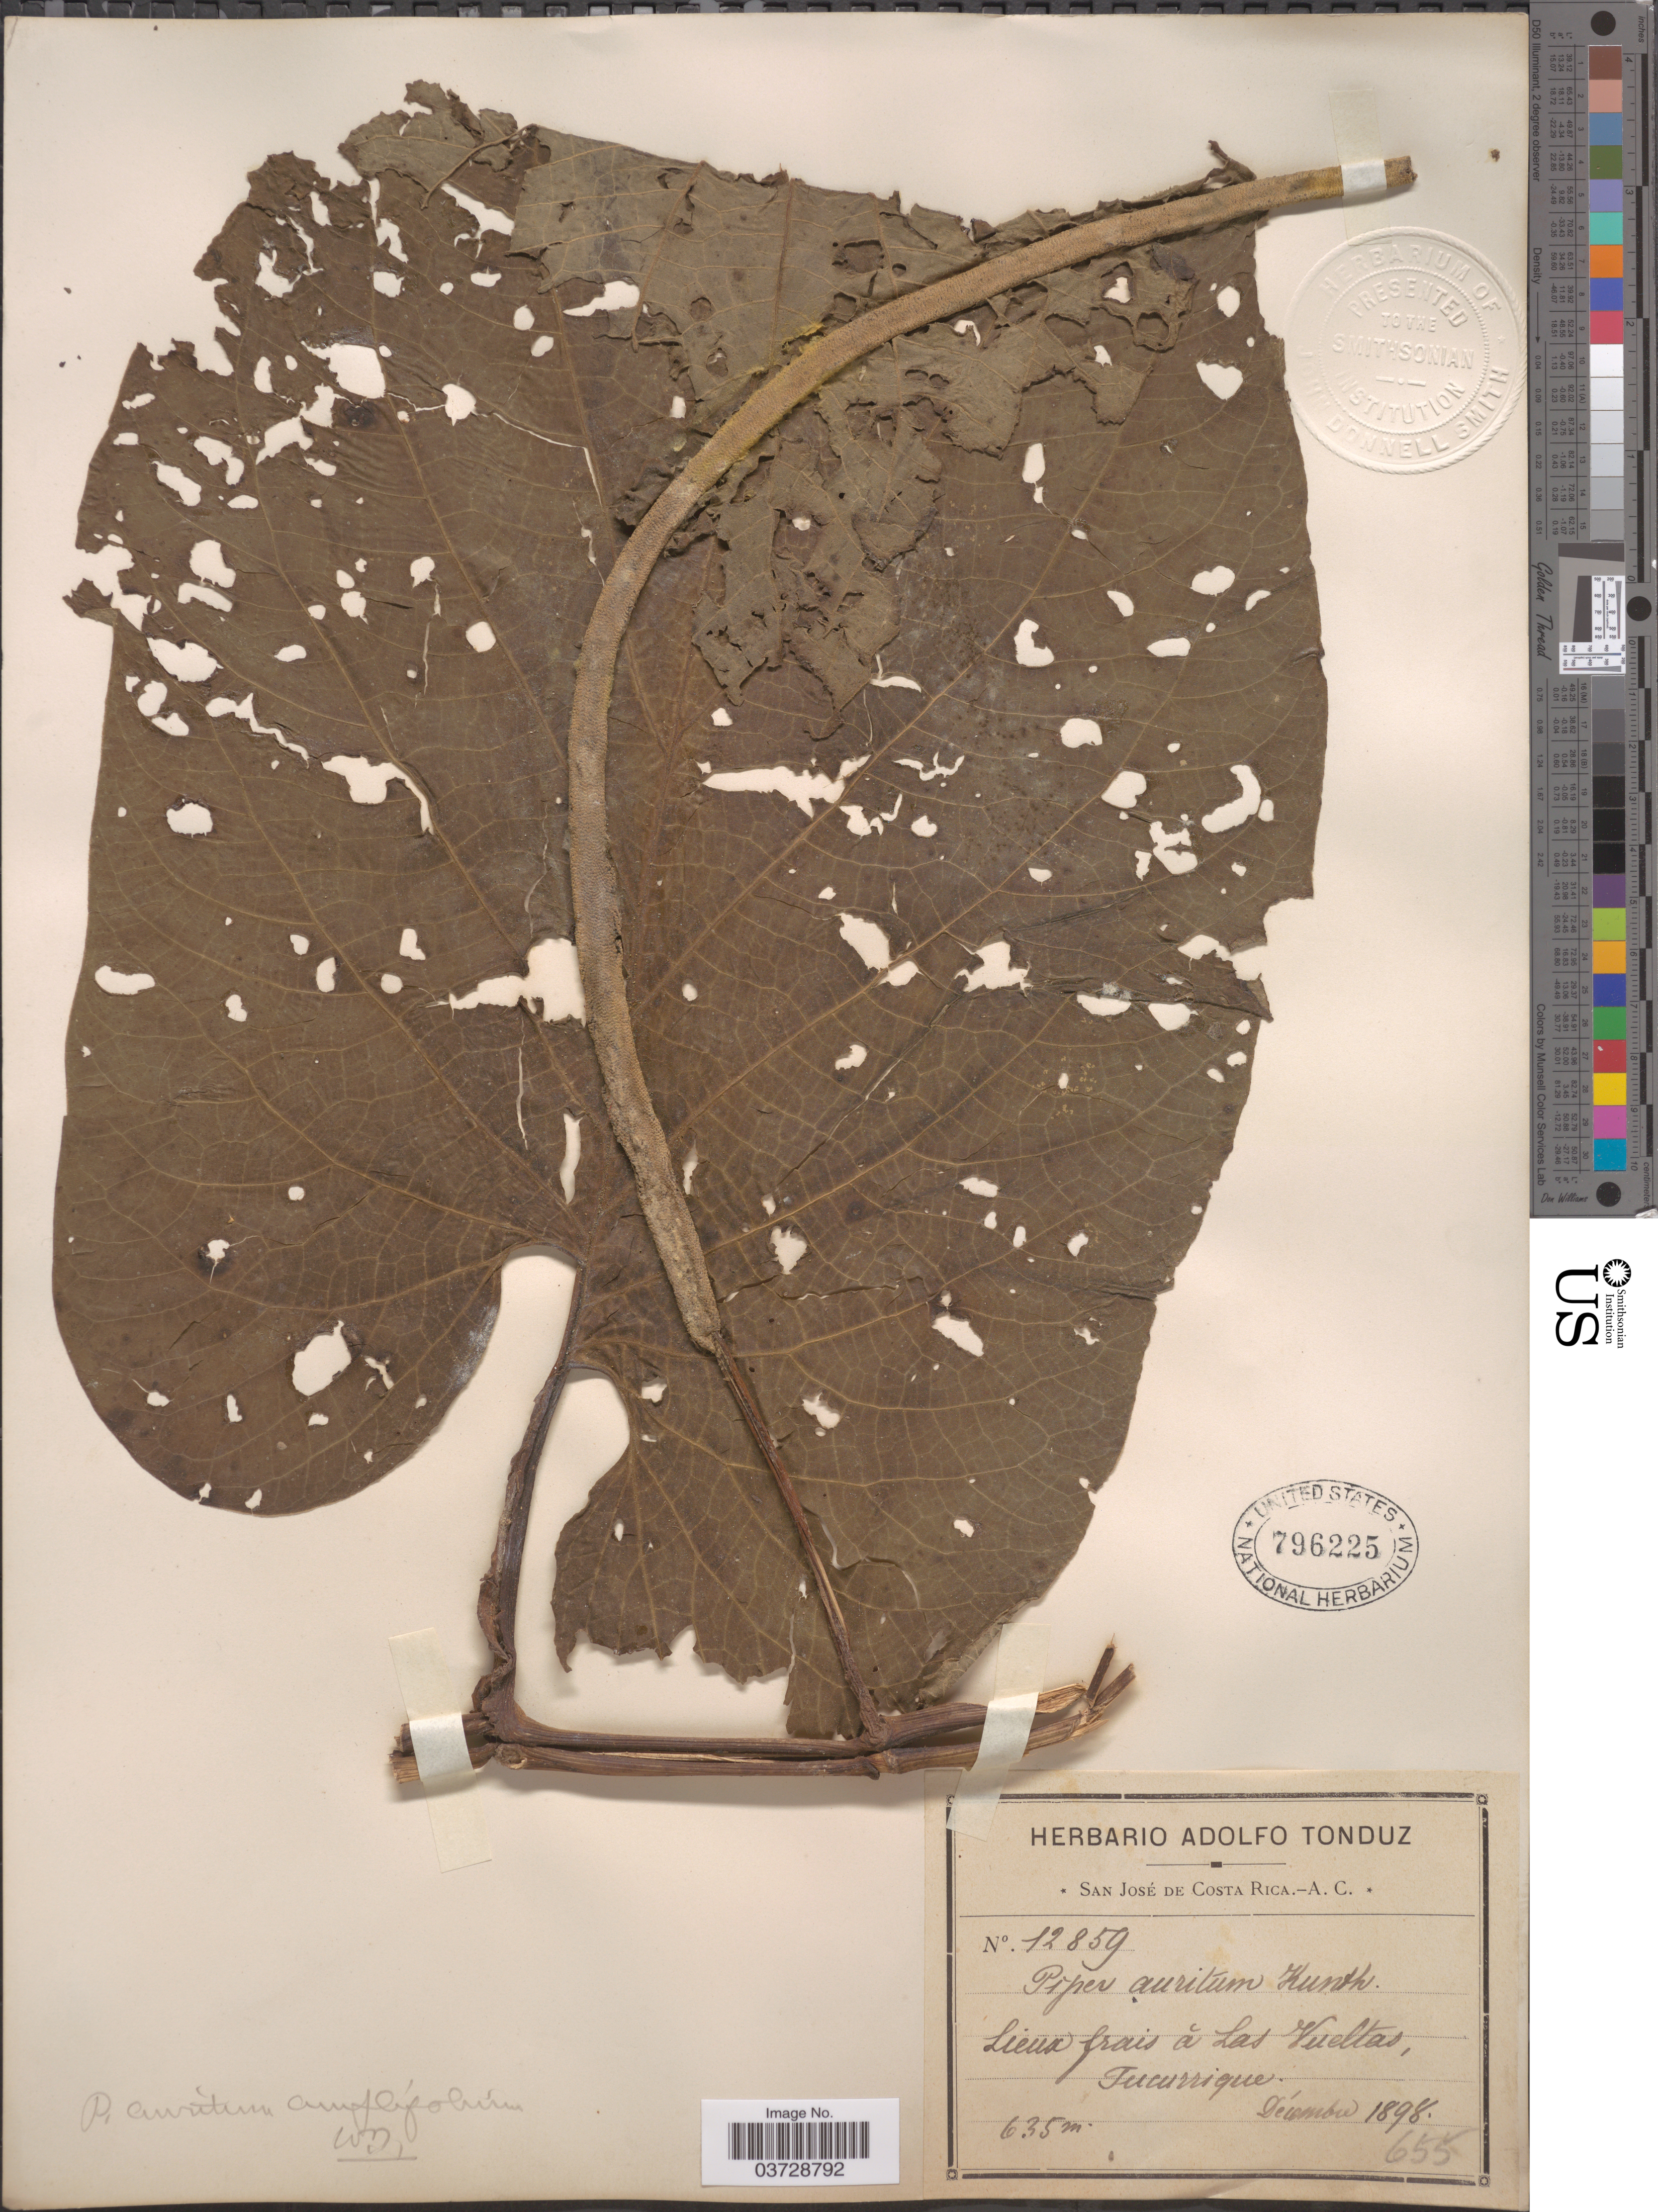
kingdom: Plantae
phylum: Tracheophyta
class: Magnoliopsida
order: Piperales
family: Piperaceae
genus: Piper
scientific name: Piper auritum var. amplifolium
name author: C. DC.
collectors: ex Herb. Adolfo Tonduz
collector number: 12859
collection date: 1898-12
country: Costa Rica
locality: Lieux frais à Las Vueltas, Tucurrique.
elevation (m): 635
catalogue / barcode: US 796225